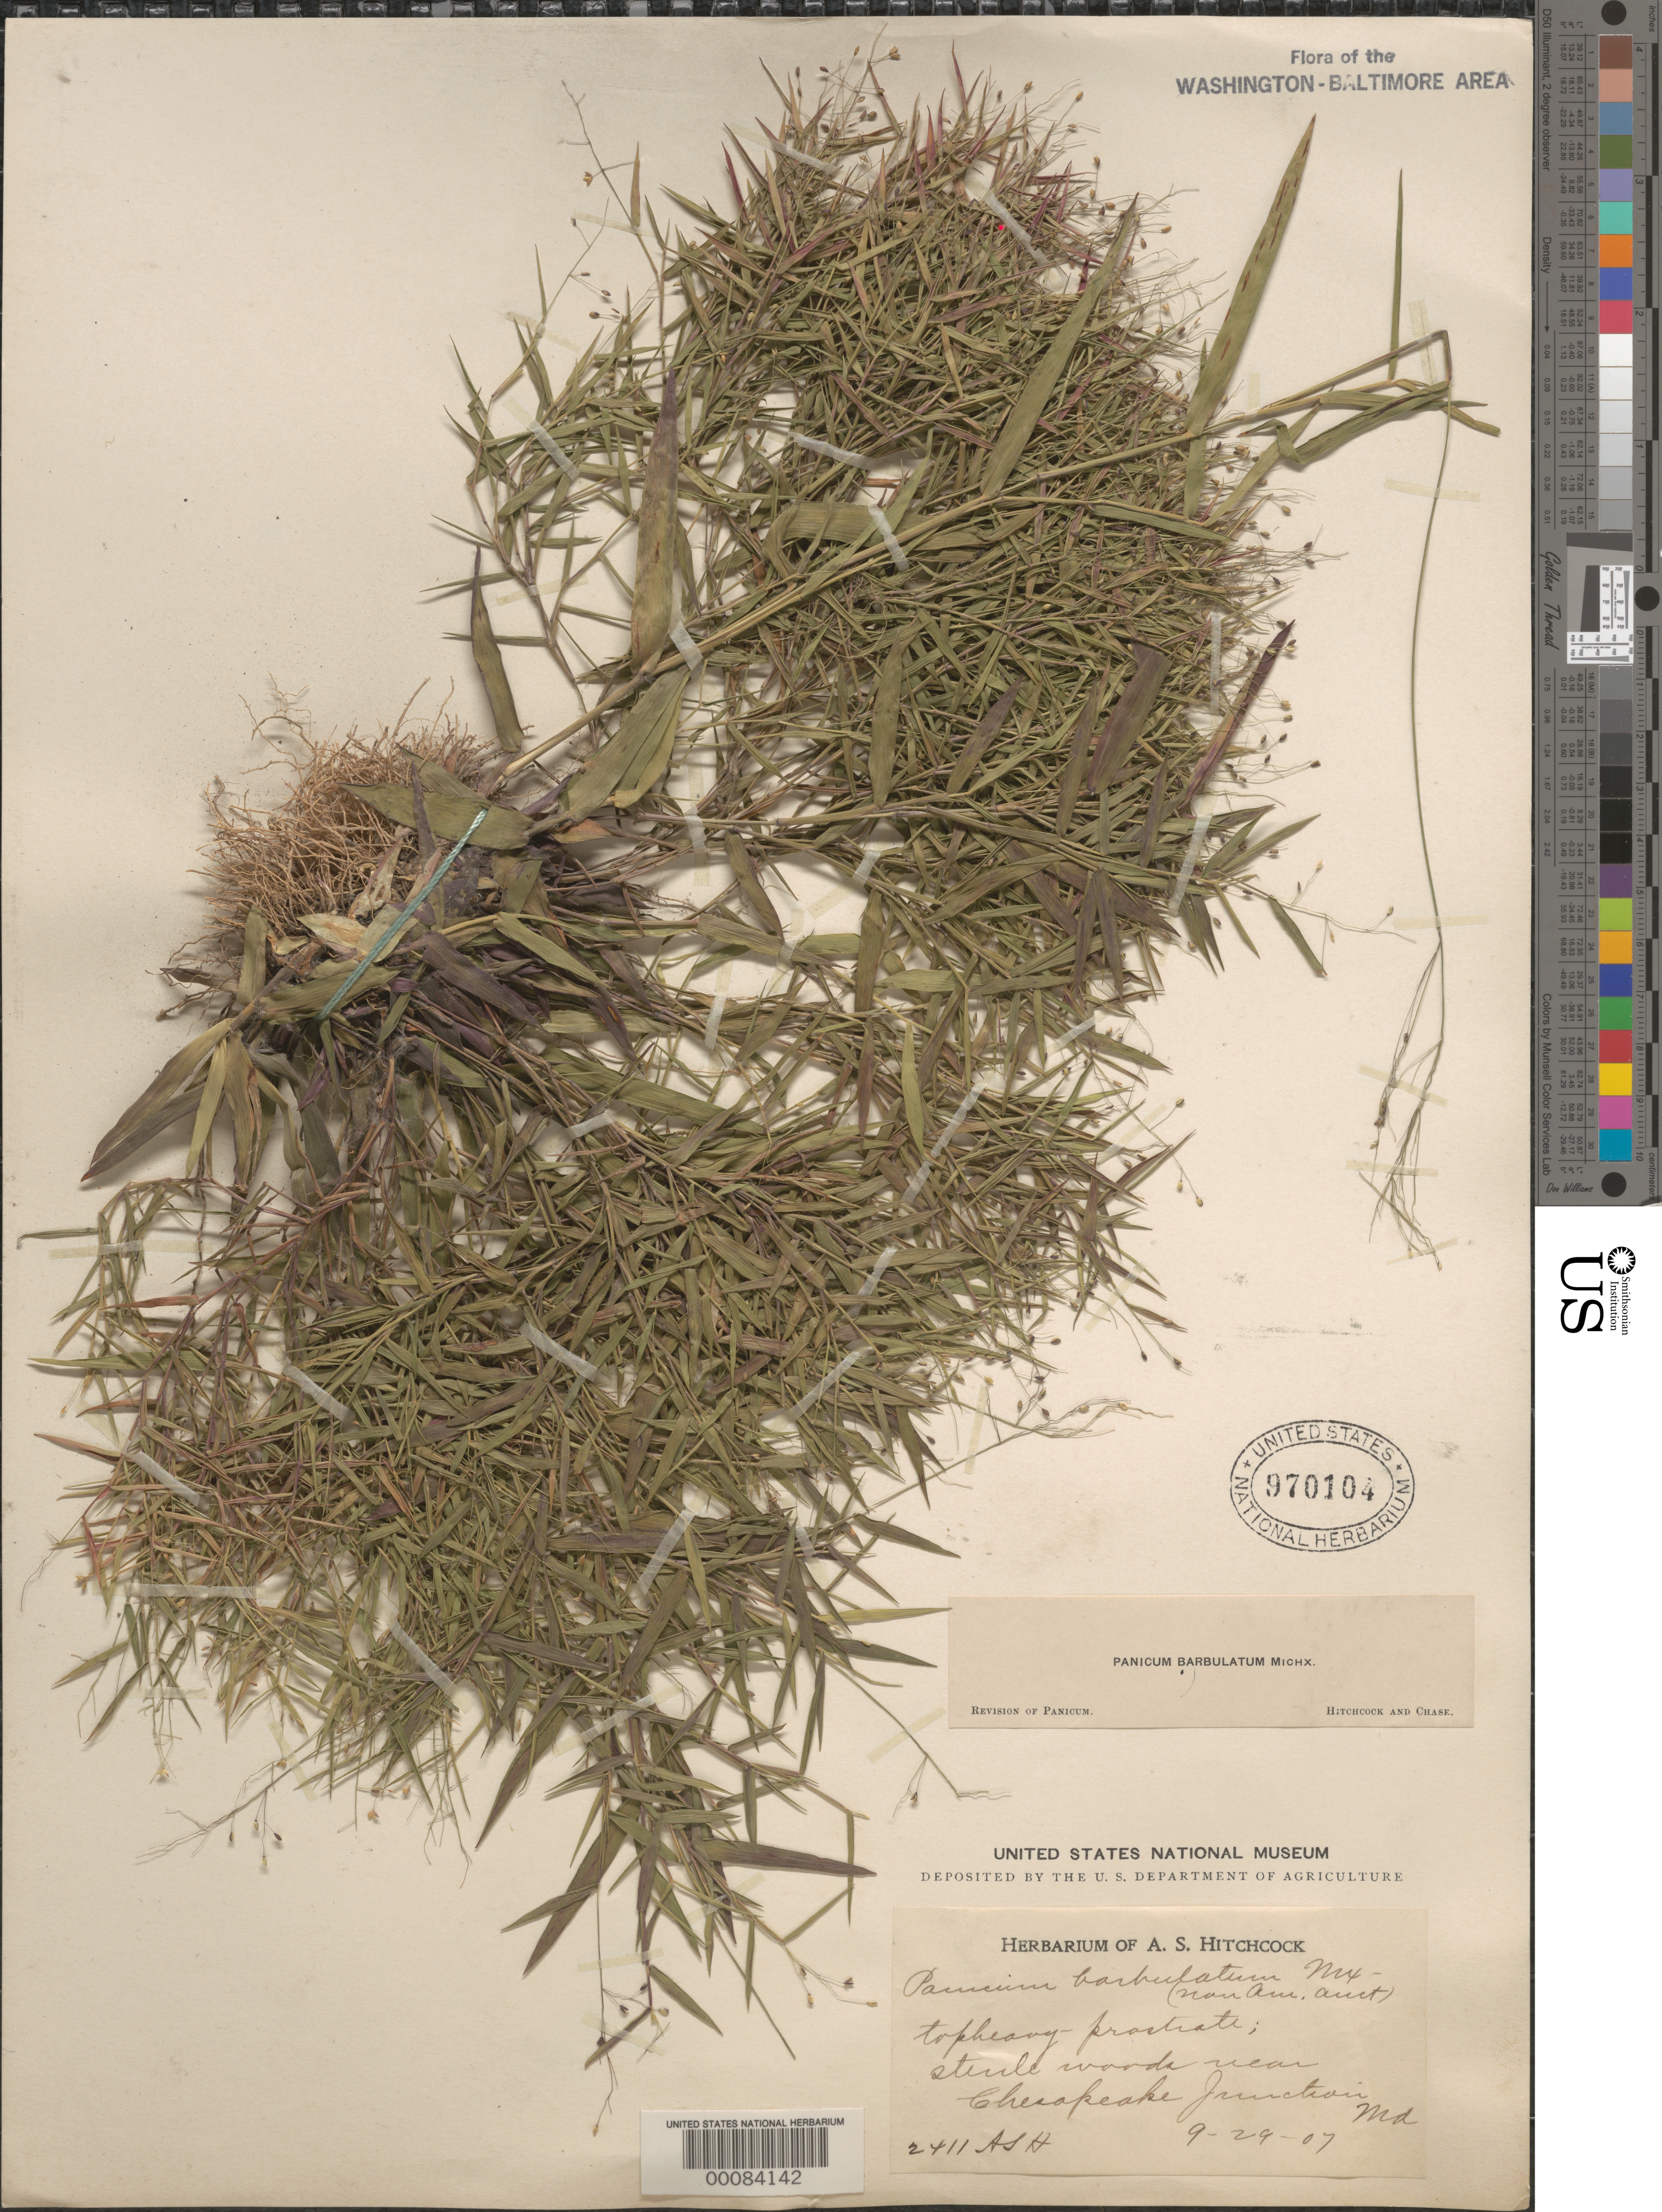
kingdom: Plantae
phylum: Tracheophyta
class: Liliopsida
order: Poales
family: Poaceae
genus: Dichanthelium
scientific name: Dichanthelium dichotomum var. dichotomum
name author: (L.) Gould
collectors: A. S. Hitchcock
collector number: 2411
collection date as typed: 29 Sep 1907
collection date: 1907-09-29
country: United States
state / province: Maryland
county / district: Prince George's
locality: Chesapeake Junction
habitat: Sterile woods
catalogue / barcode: US 970104